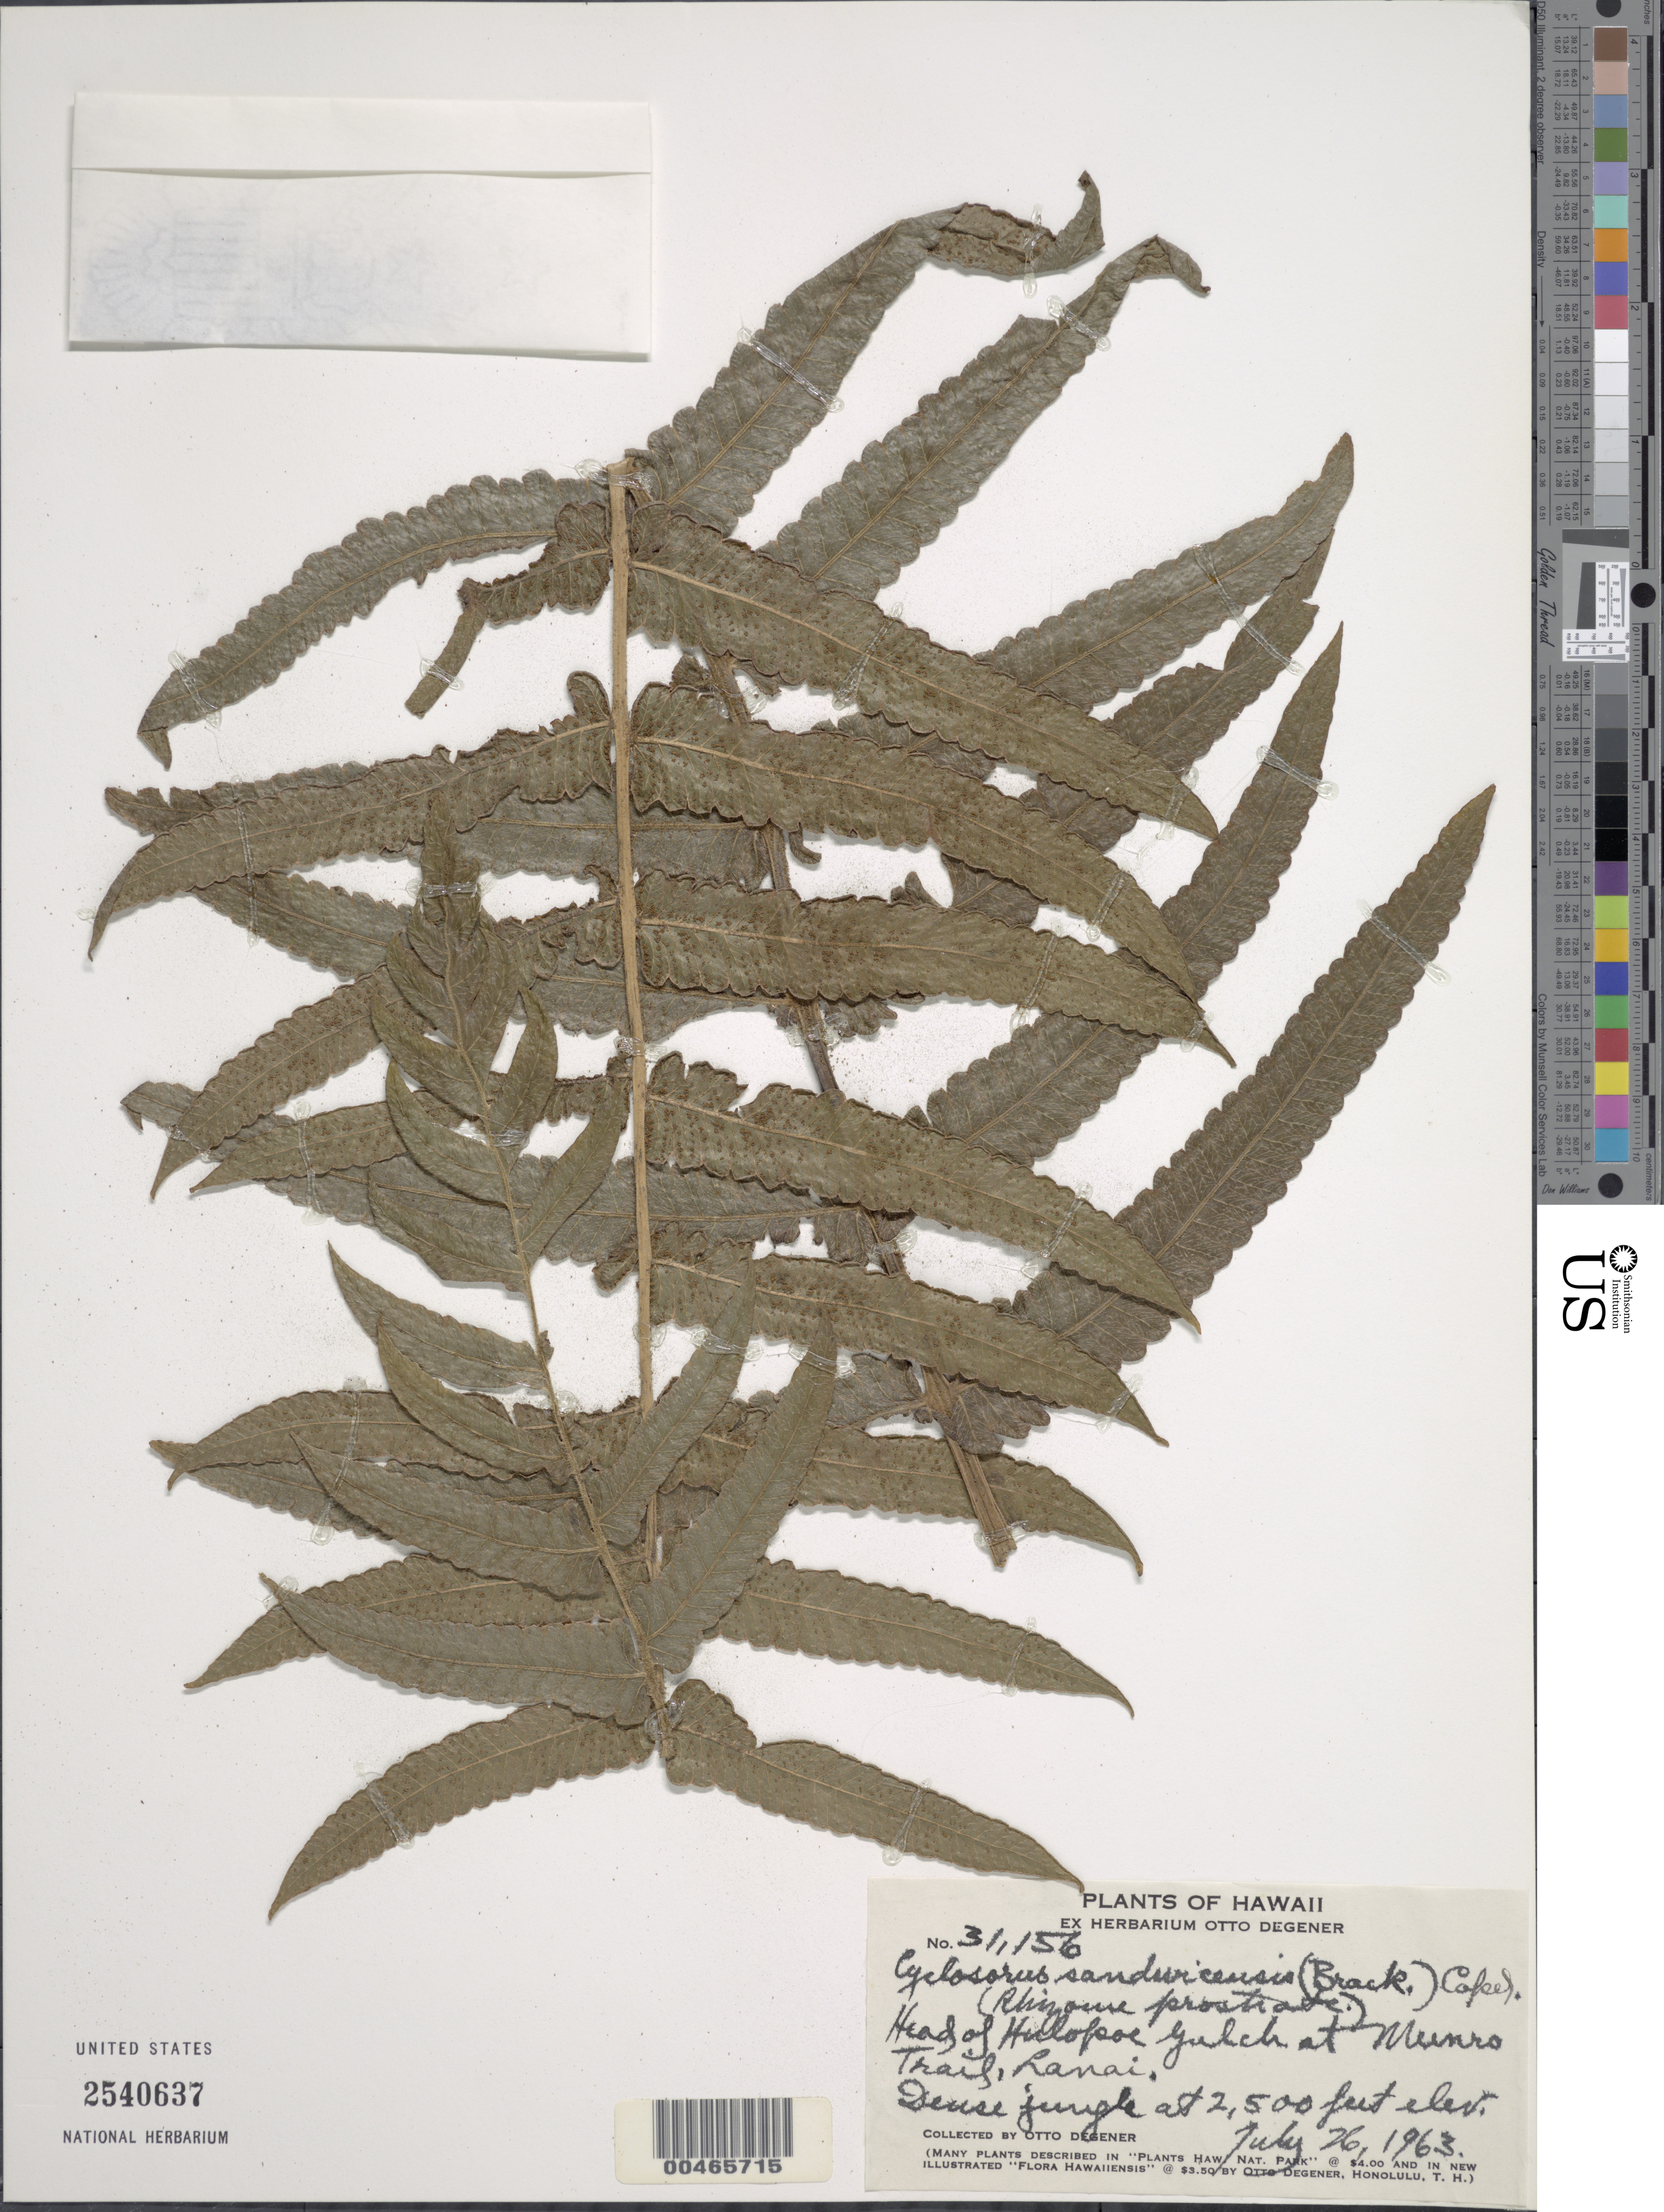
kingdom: Plantae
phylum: Tracheophyta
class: Polypodiopsida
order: Polypodiales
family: Thelypteridaceae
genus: Cyclosorus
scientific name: Cyclosorus sandwicensis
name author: Copel.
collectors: O. Degener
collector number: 31156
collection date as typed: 26 Jul 1963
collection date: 1963-07-26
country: United States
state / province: Hawaii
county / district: Maui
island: Lana'i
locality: Head of Hulopoe Gulch at Munro Trail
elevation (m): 762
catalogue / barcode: US 2540637